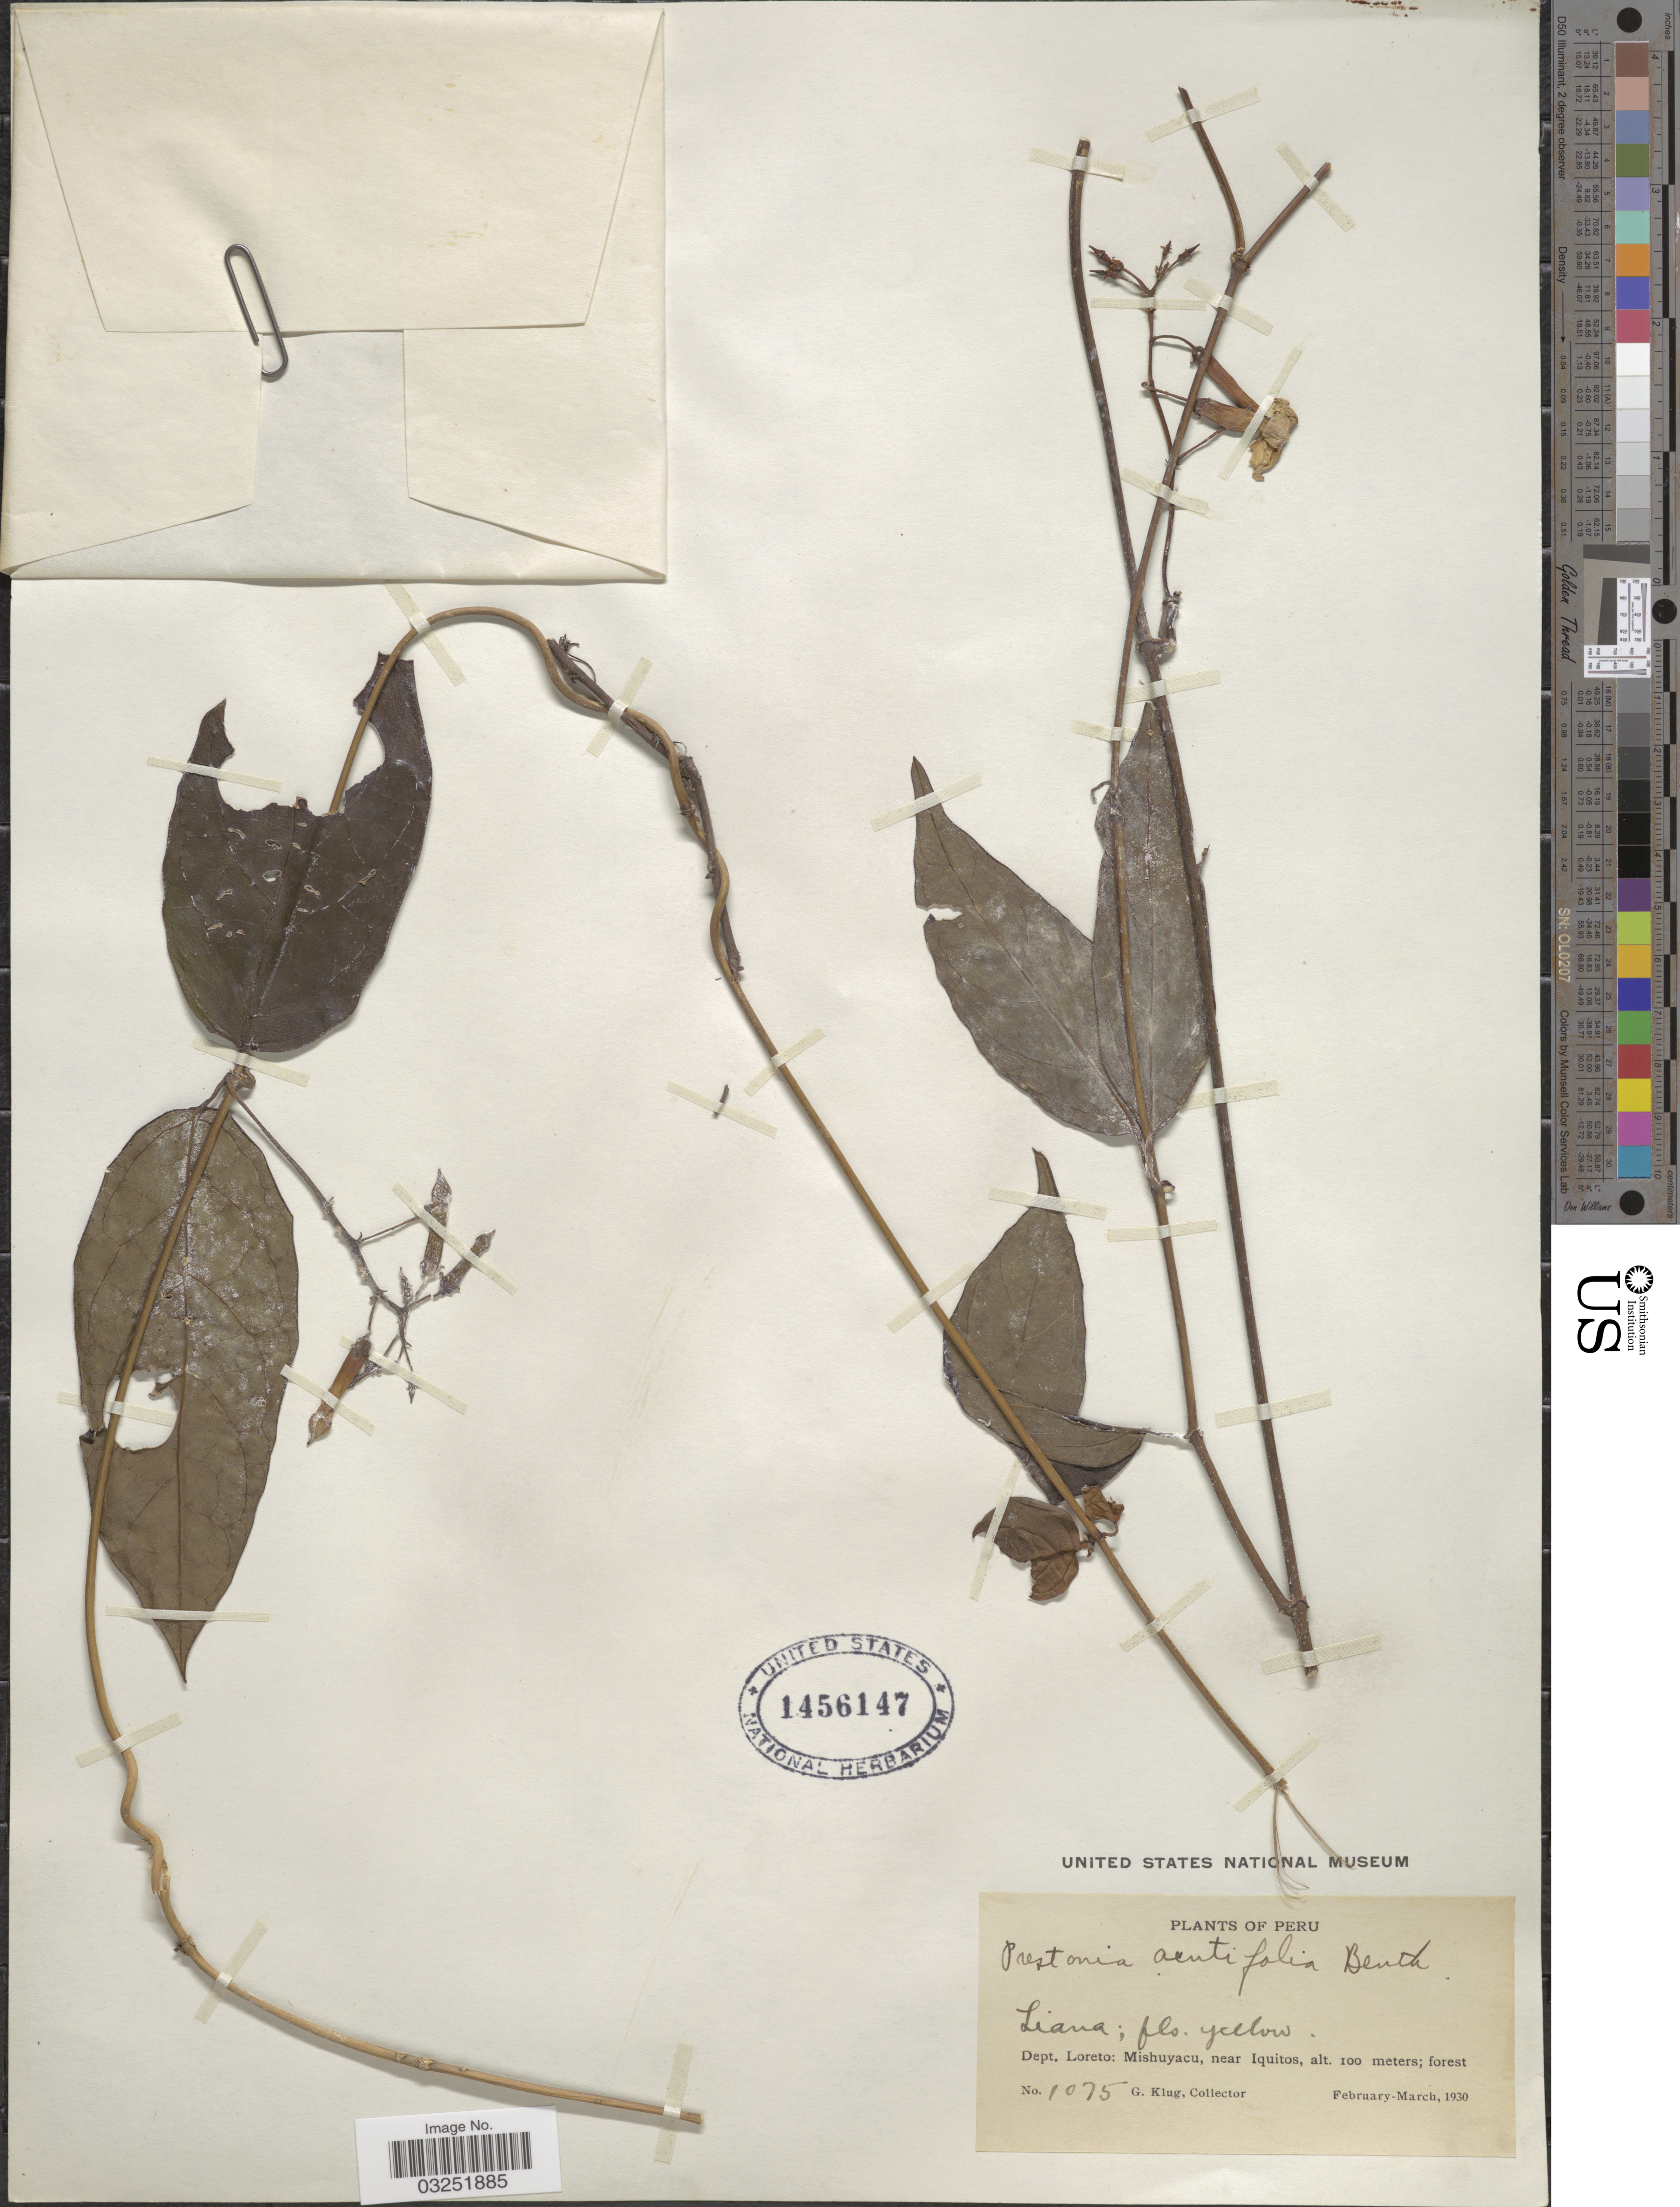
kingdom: Plantae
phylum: Tracheophyta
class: Magnoliopsida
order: Gentianales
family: Apocynaceae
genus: Prestonia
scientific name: Prestonia acutifolia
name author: (Benth. & Müll. Arg.) K. Schum.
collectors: G. Klug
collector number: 1075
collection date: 1930-02/1930-03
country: Peru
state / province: Loreto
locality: Dept. Loreto: Mishuyacu, near Iquitos.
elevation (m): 100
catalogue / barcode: US 1456147